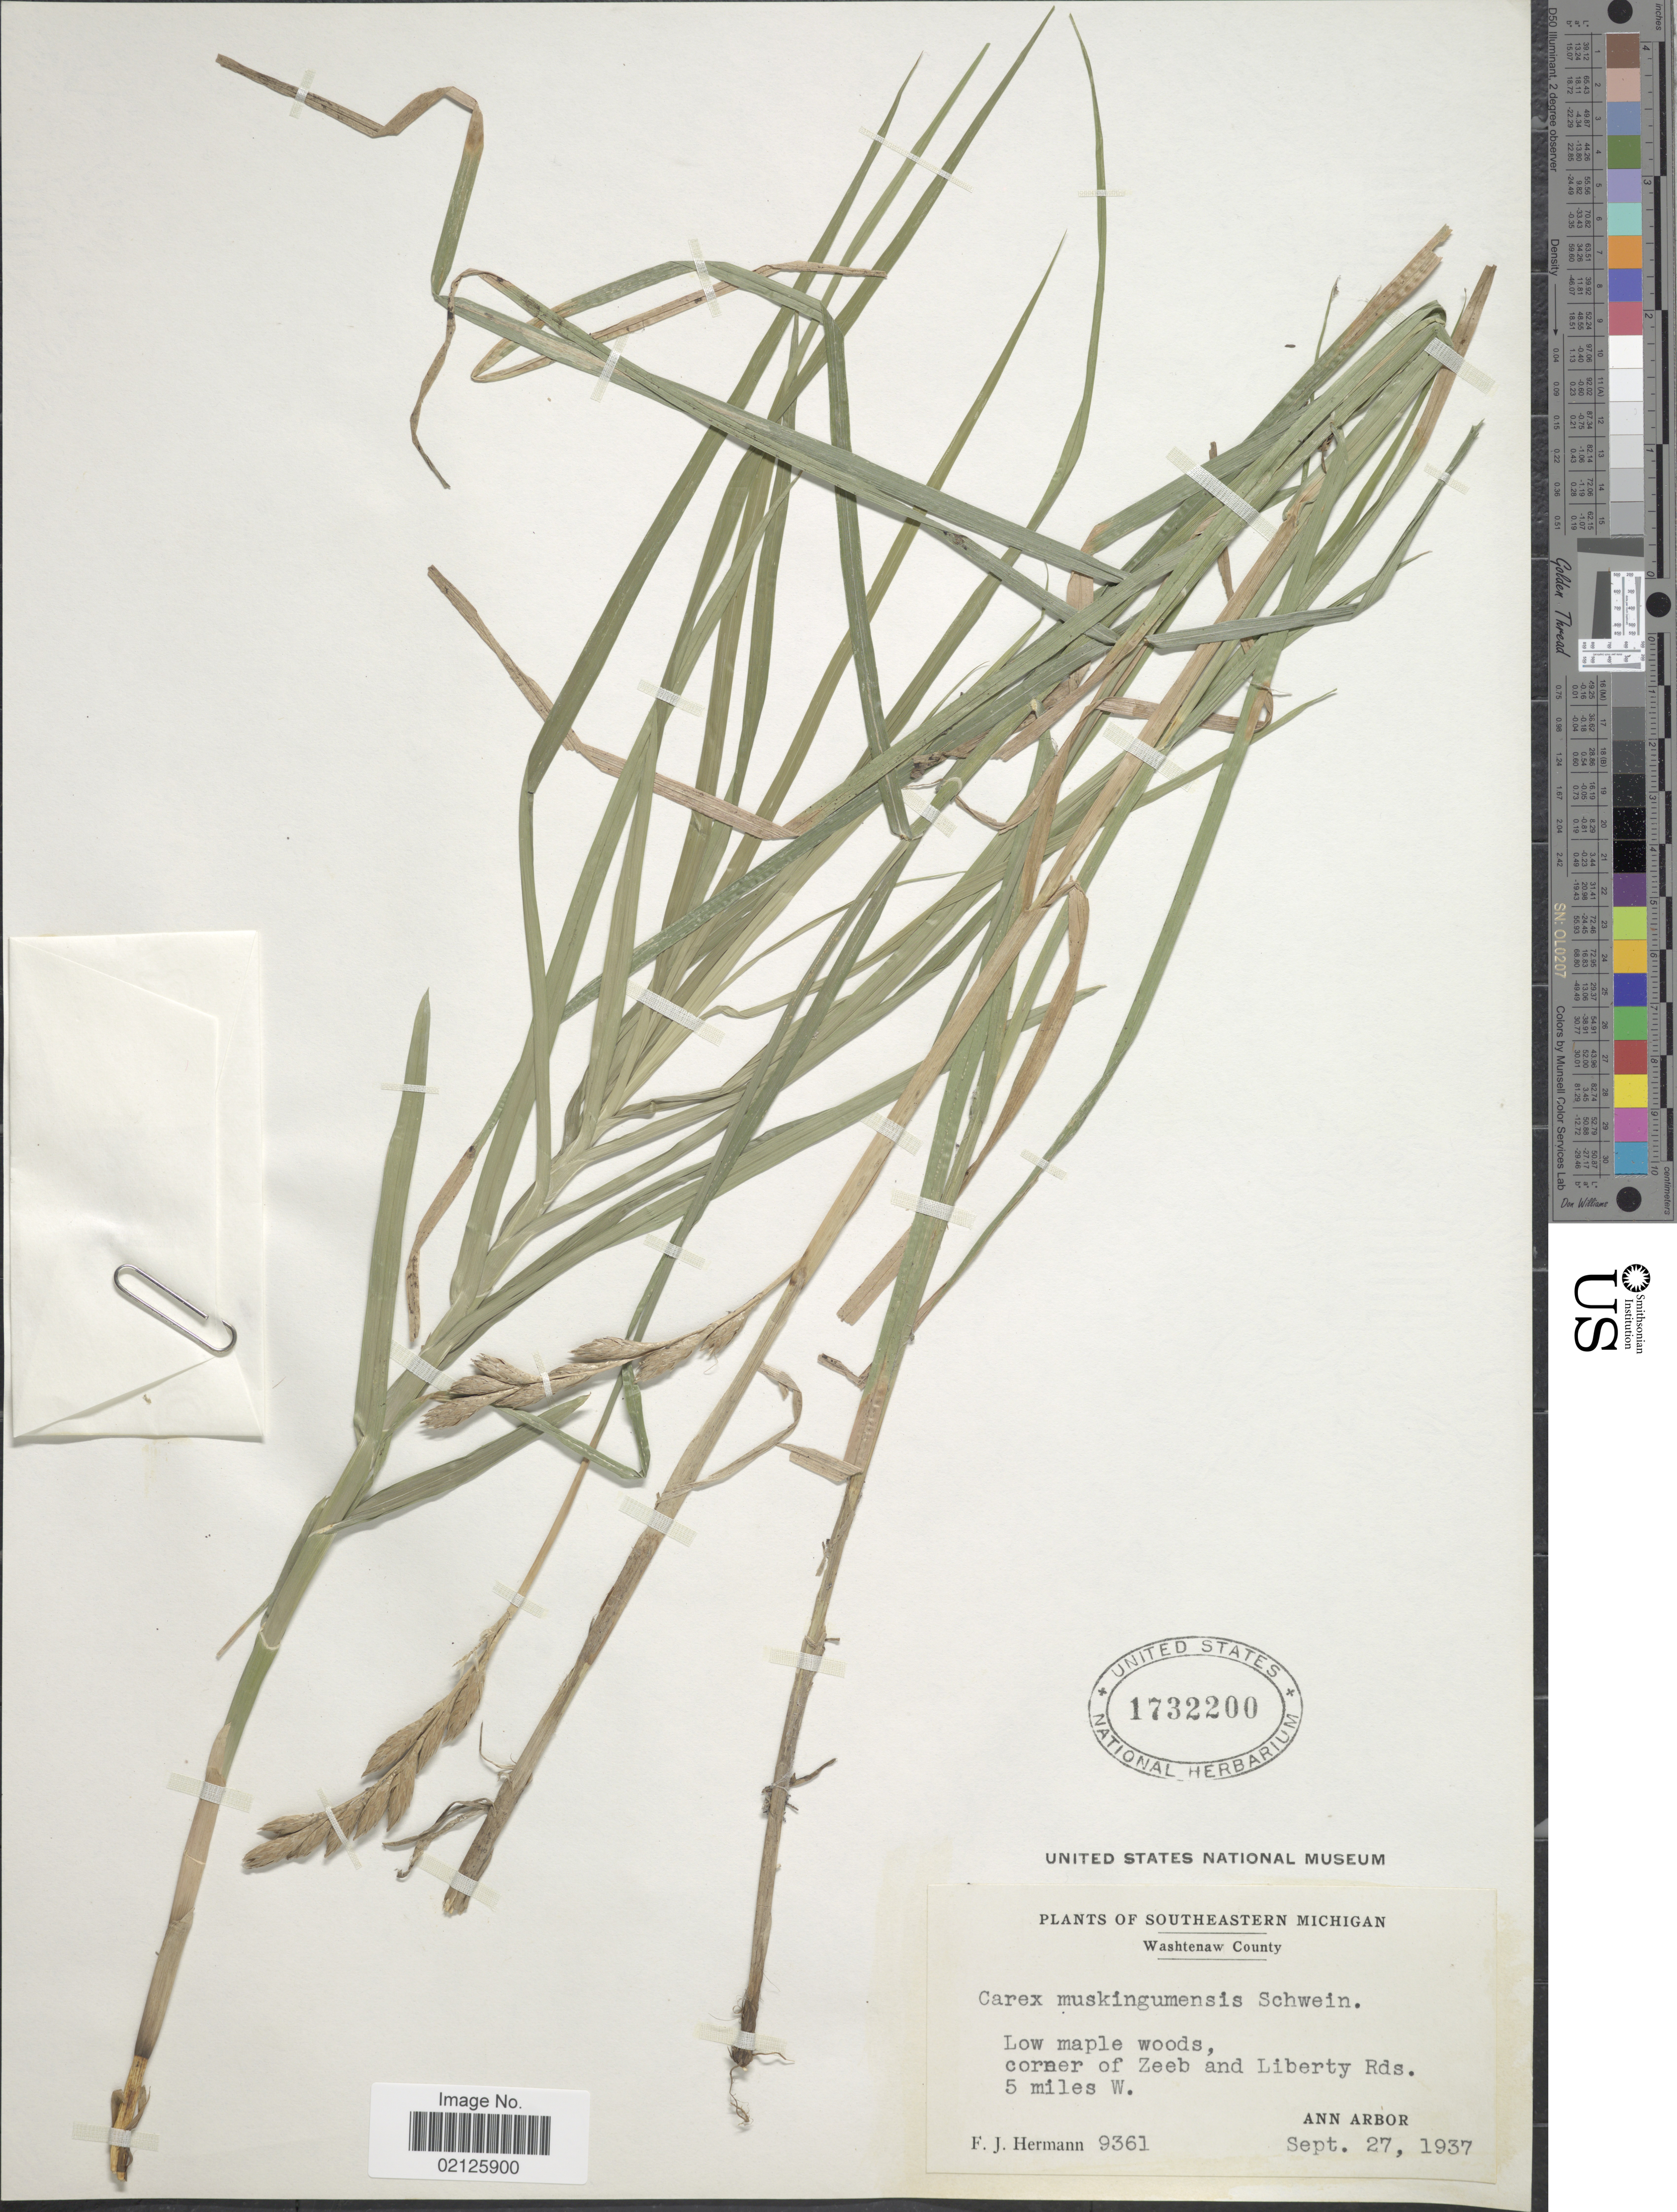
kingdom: Plantae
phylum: Tracheophyta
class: Liliopsida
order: Poales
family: Cyperaceae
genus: Carex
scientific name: Carex muskingumensis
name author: Schwein.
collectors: F. J. Hermann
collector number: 9361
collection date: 1937-09-27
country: United States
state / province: Michigan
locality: Southeastern Michigan, Washtenaw County, Low maple woods, corner of Zeeb and Liberty Rds. 5 miles W. Ann Arbor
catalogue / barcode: US 1732200